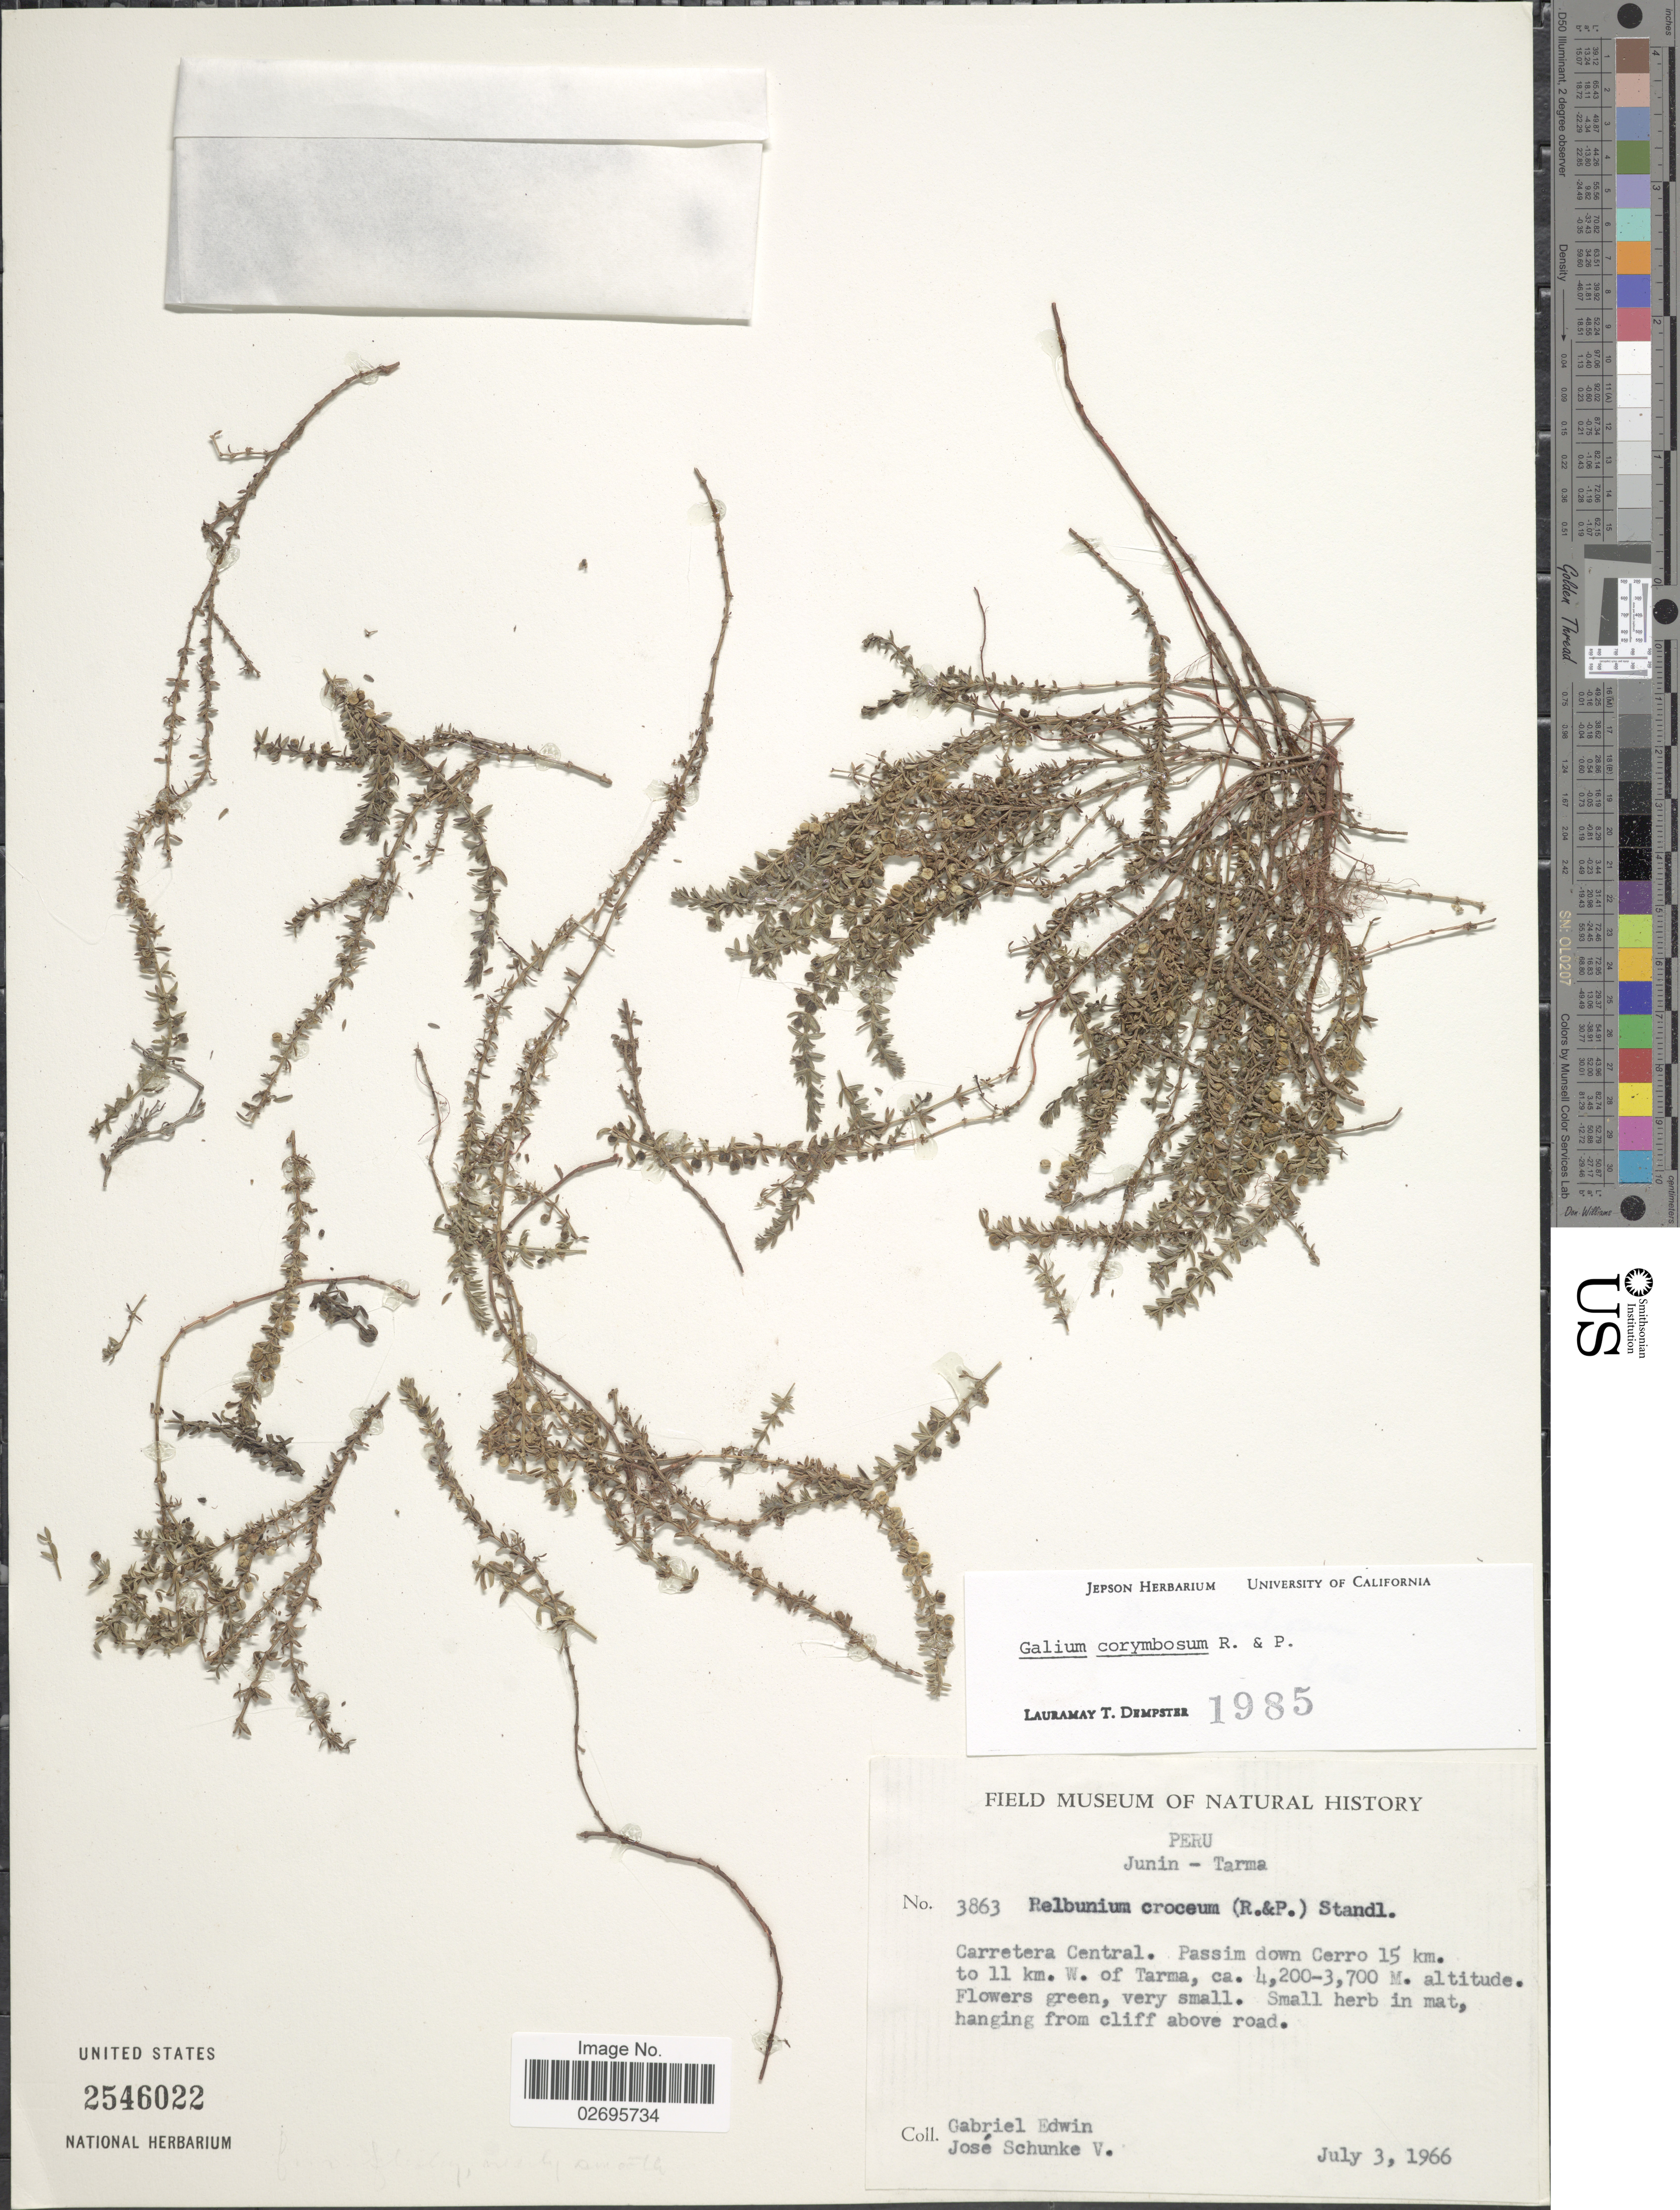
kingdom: Plantae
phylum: Tracheophyta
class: Magnoliopsida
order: Gentianales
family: Rubiaceae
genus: Galium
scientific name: Galium corymbosum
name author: Ruiz & Pav.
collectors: G. Edwin & J. Schunke Vigo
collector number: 3863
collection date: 1966-07-03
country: Peru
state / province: Junín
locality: Junin - Tarma, Carretera Central, Passim down cerro 15 km. to 11 km. W. of Tarma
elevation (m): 3700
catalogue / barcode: US 2546022